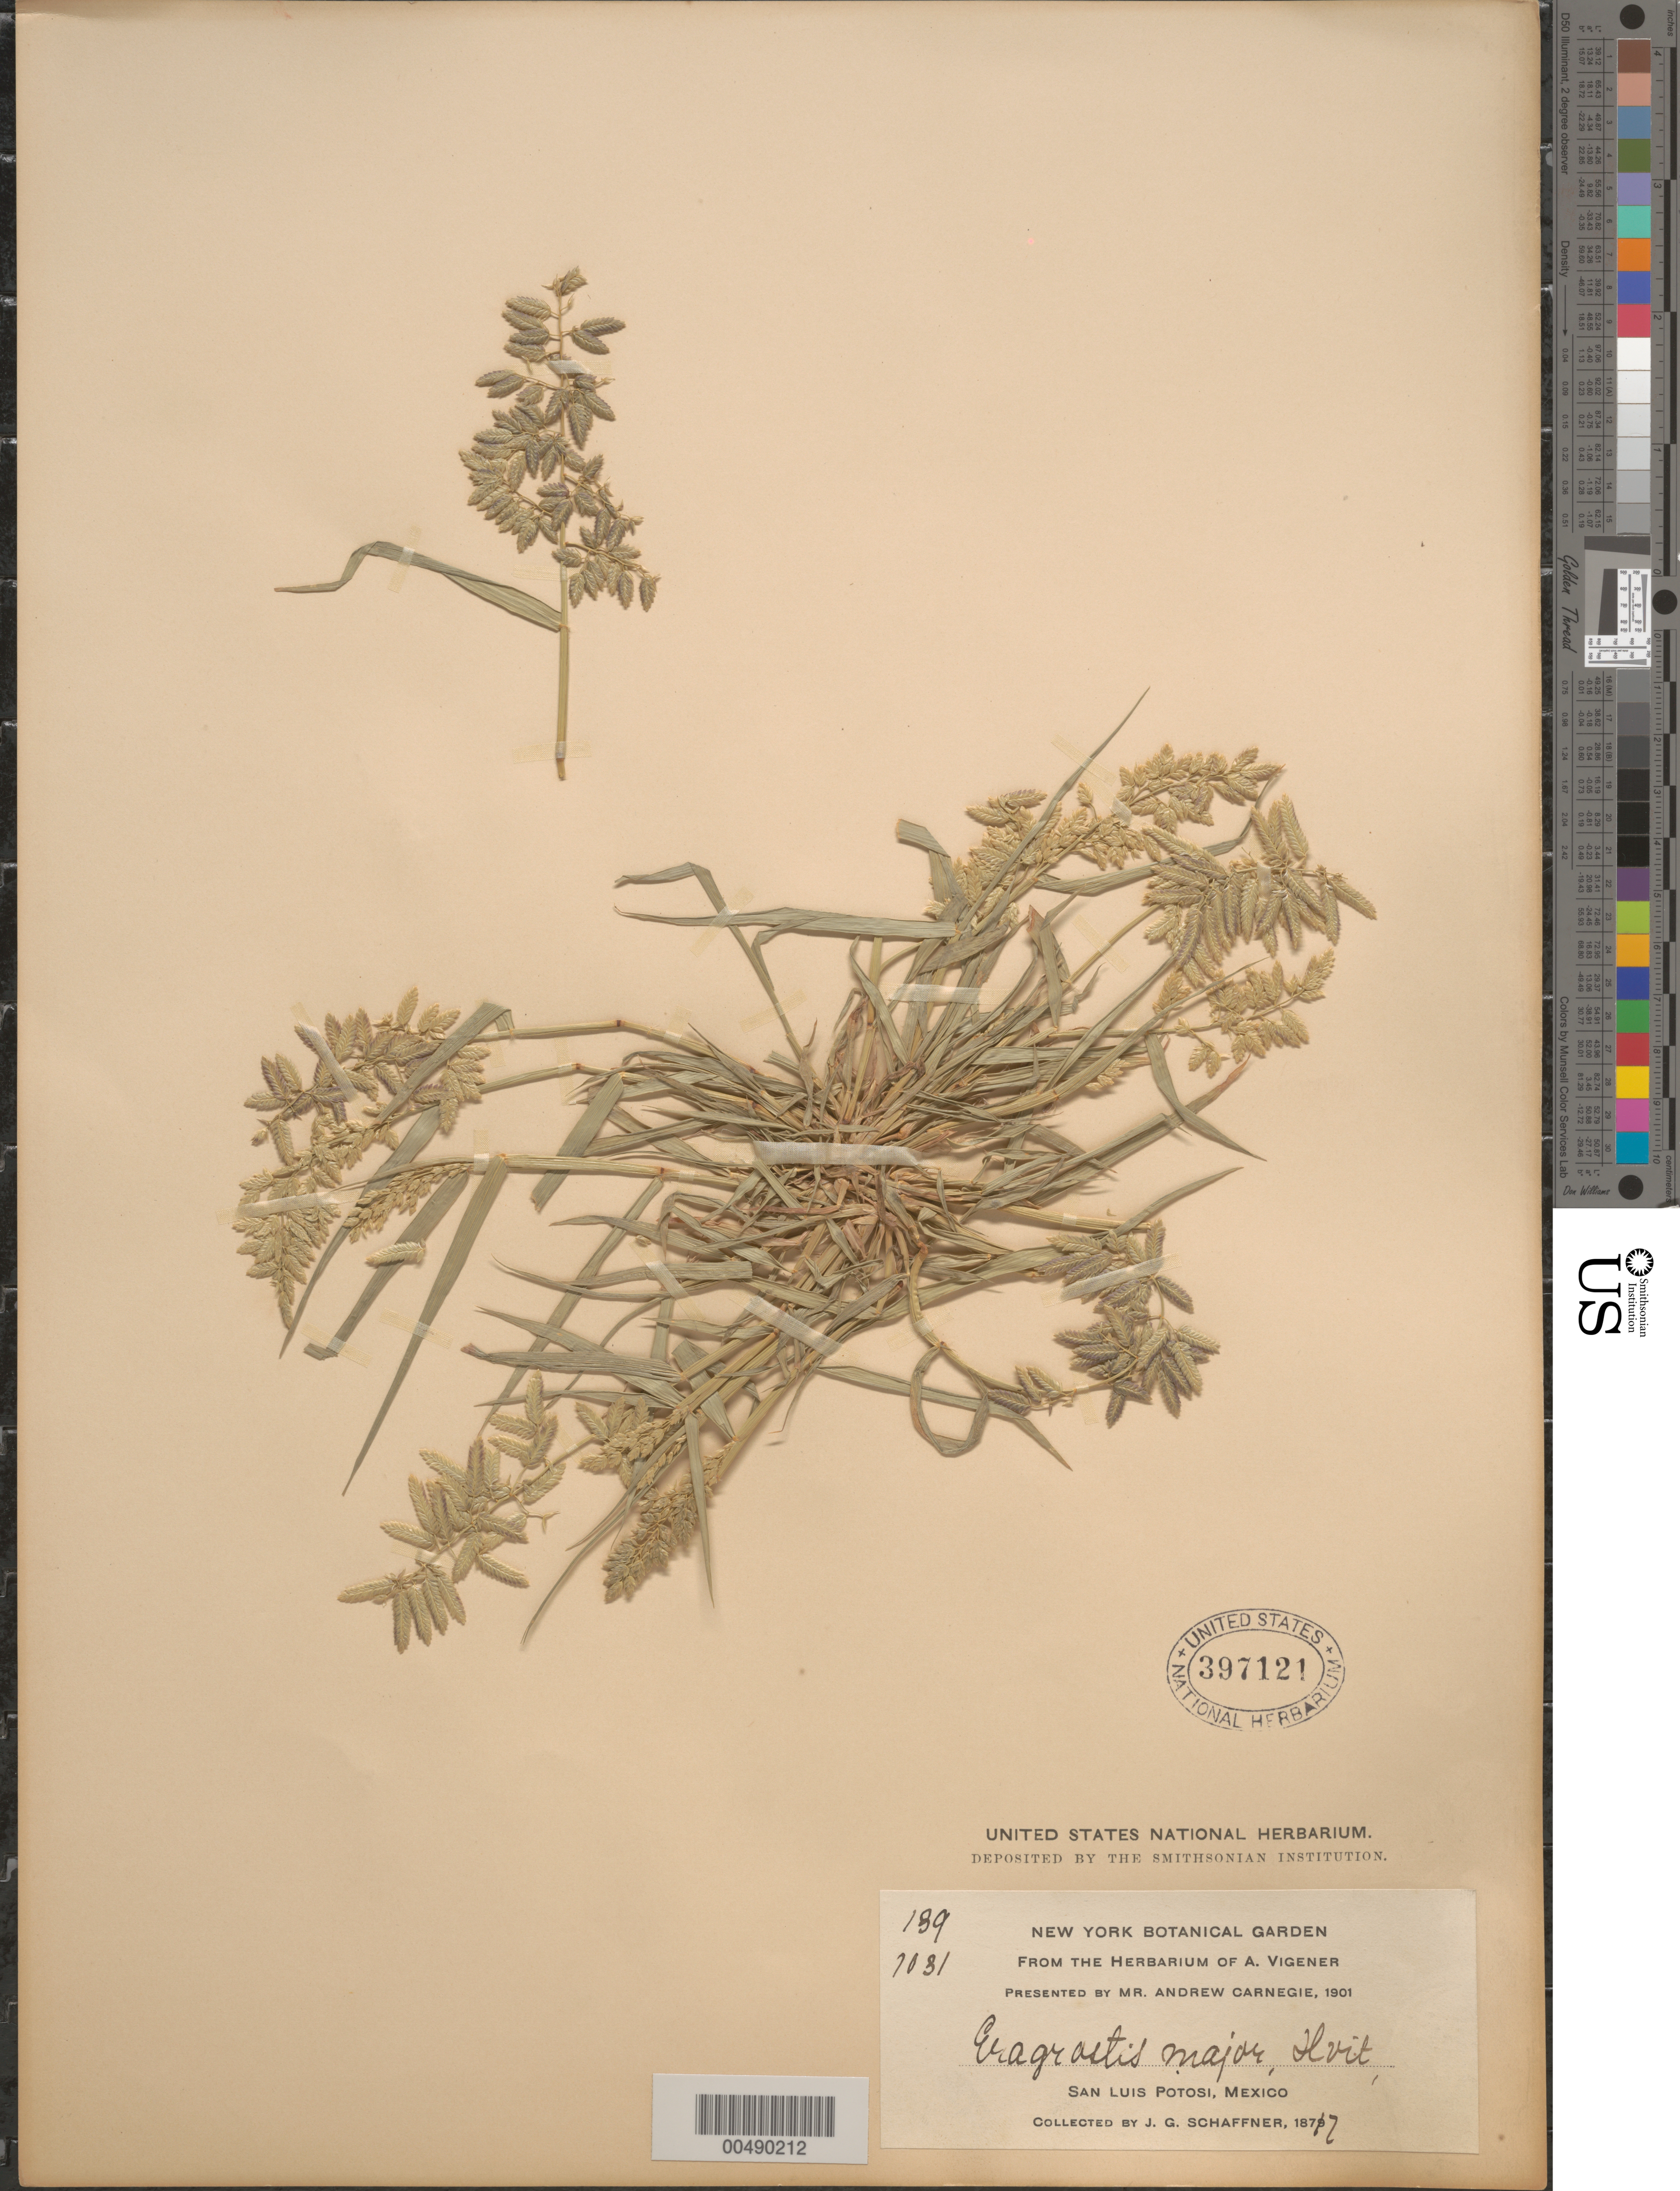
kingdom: Plantae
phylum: Tracheophyta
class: Liliopsida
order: Poales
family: Poaceae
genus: Eragrostis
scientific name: Eragrostis cilianensis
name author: (Bellardi) Vignolo ex Janch.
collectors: J. G. Schaffner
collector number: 139 / 7031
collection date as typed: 1877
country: Mexico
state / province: San Luis Potosi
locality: San Luis Potosi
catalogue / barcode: US 397121